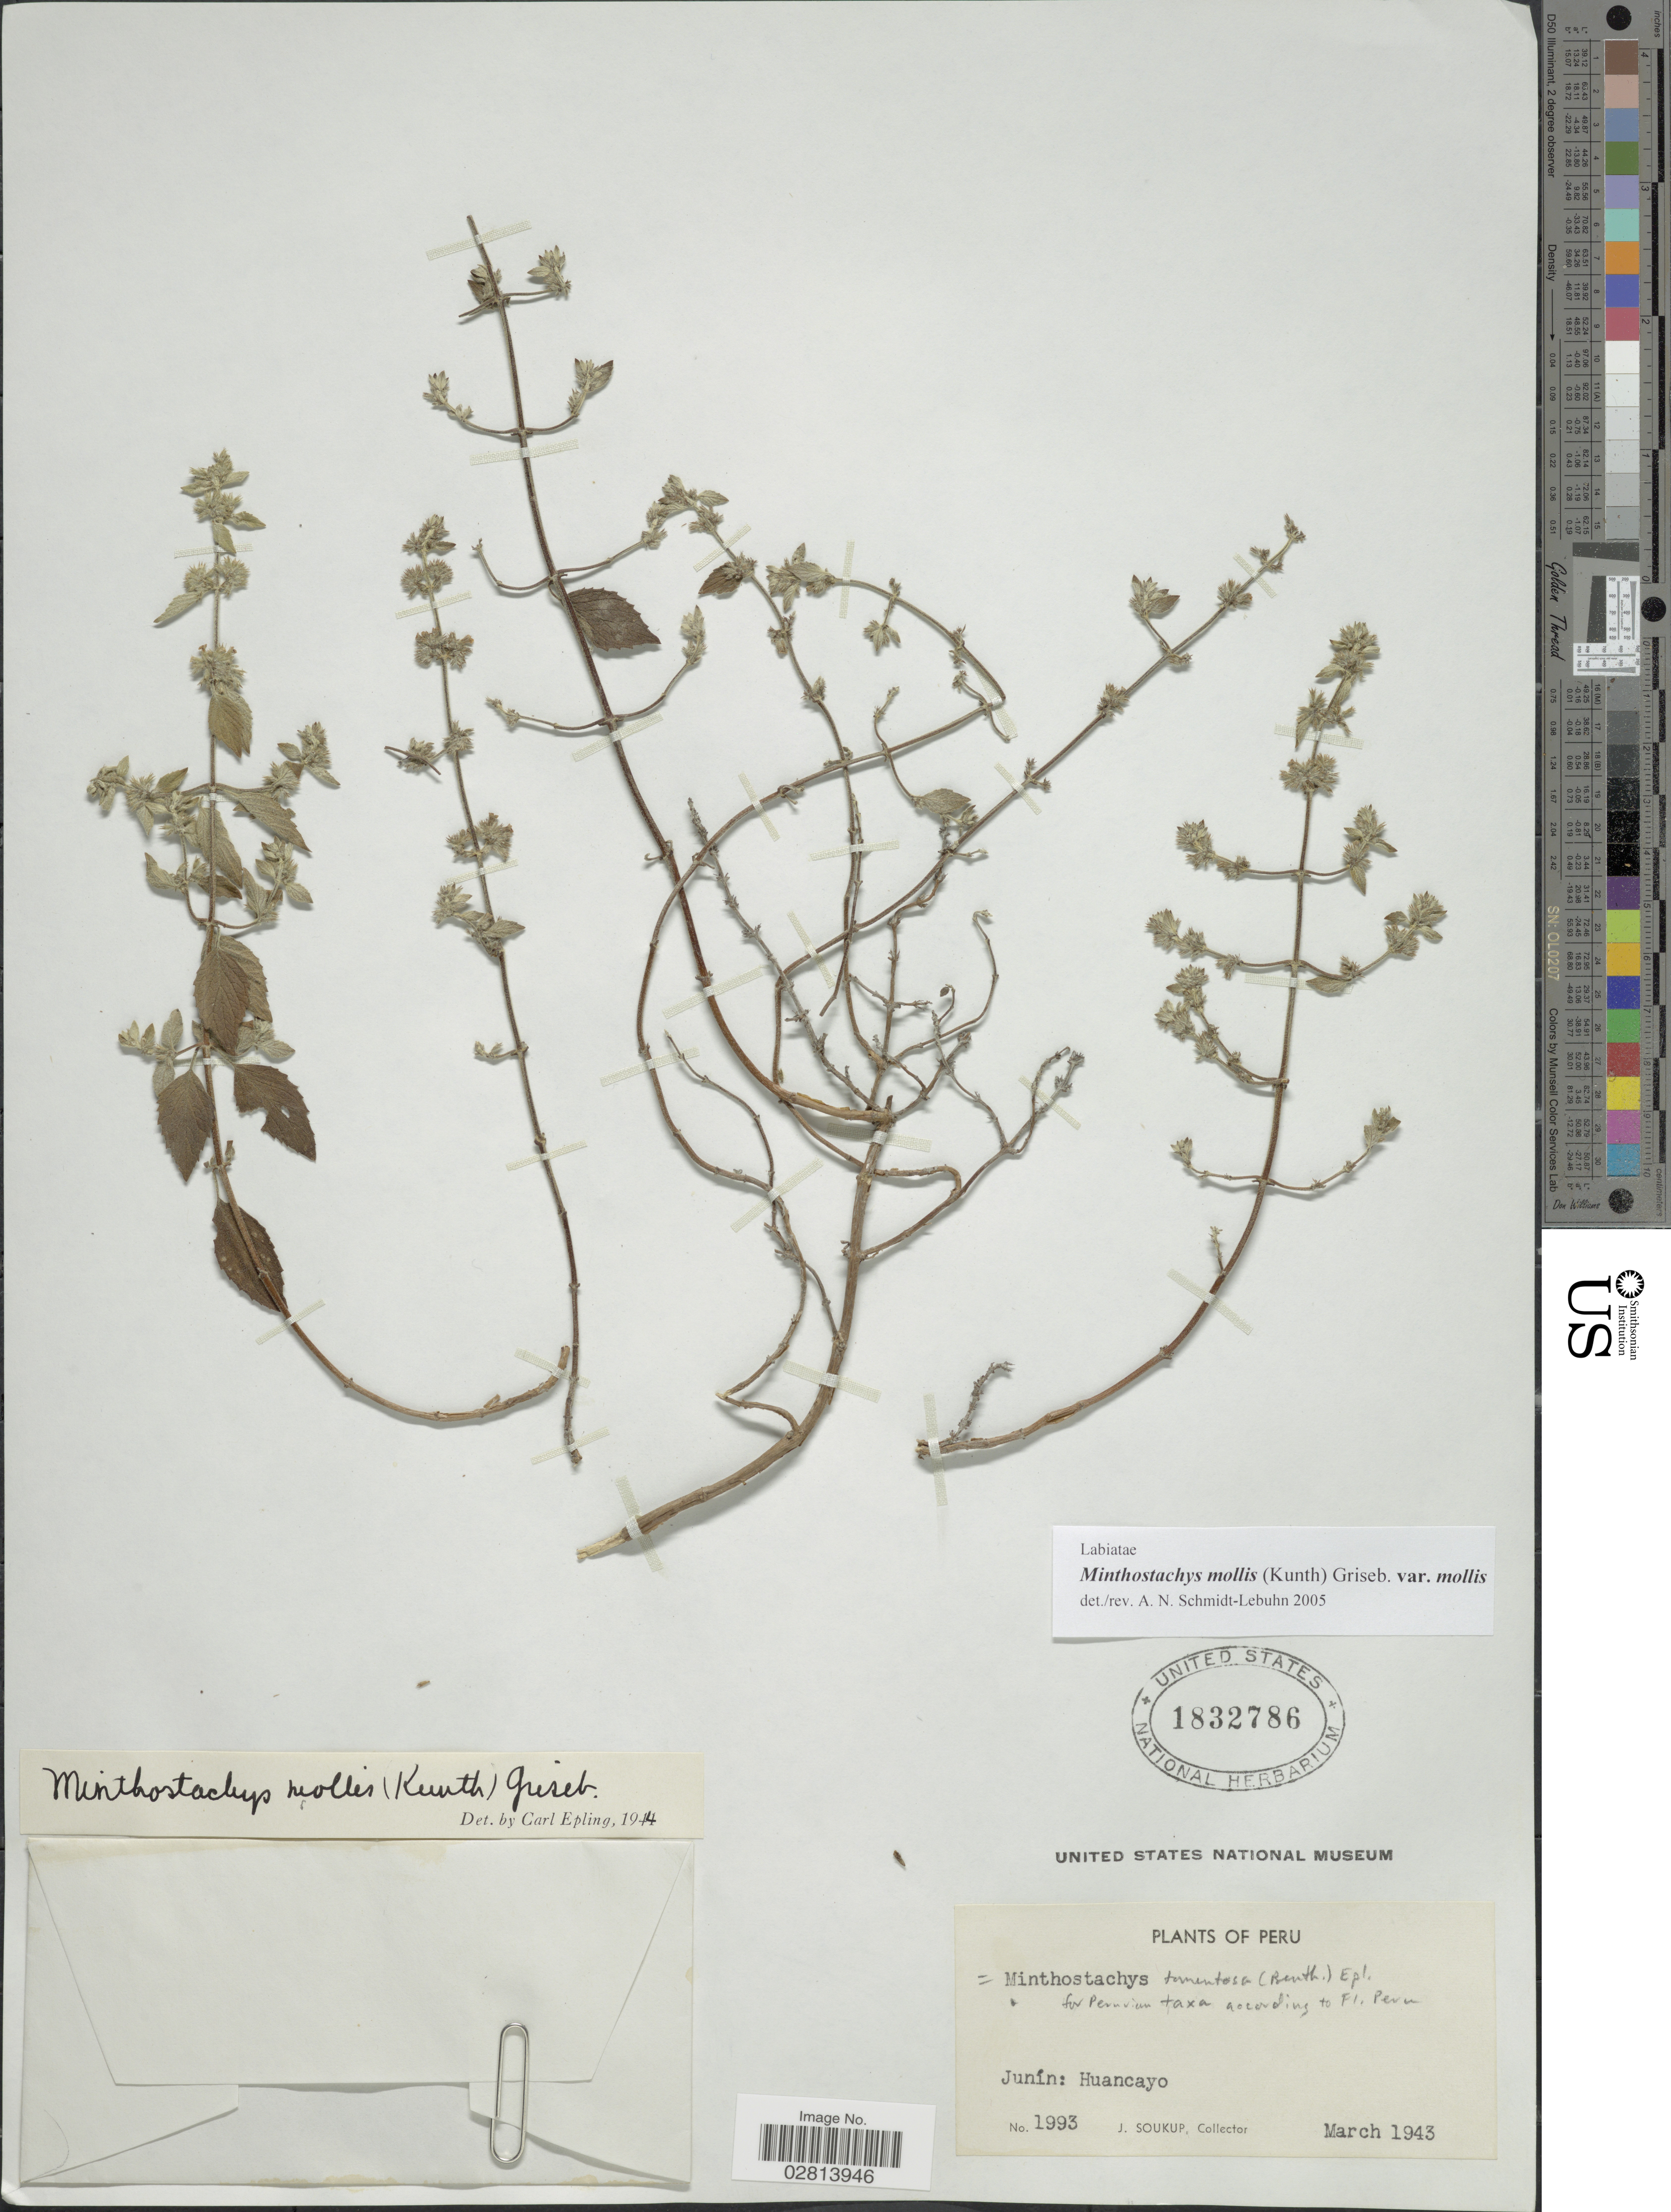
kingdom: Plantae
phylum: Tracheophyta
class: Magnoliopsida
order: Lamiales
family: Lamiaceae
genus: Minthostachys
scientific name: Minthostachys mollis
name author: (Kunth) Griseb.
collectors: J. Soukup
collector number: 1993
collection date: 1943-03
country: Peru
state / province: Junín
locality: Junín: Huancayo.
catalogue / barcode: US 1832786